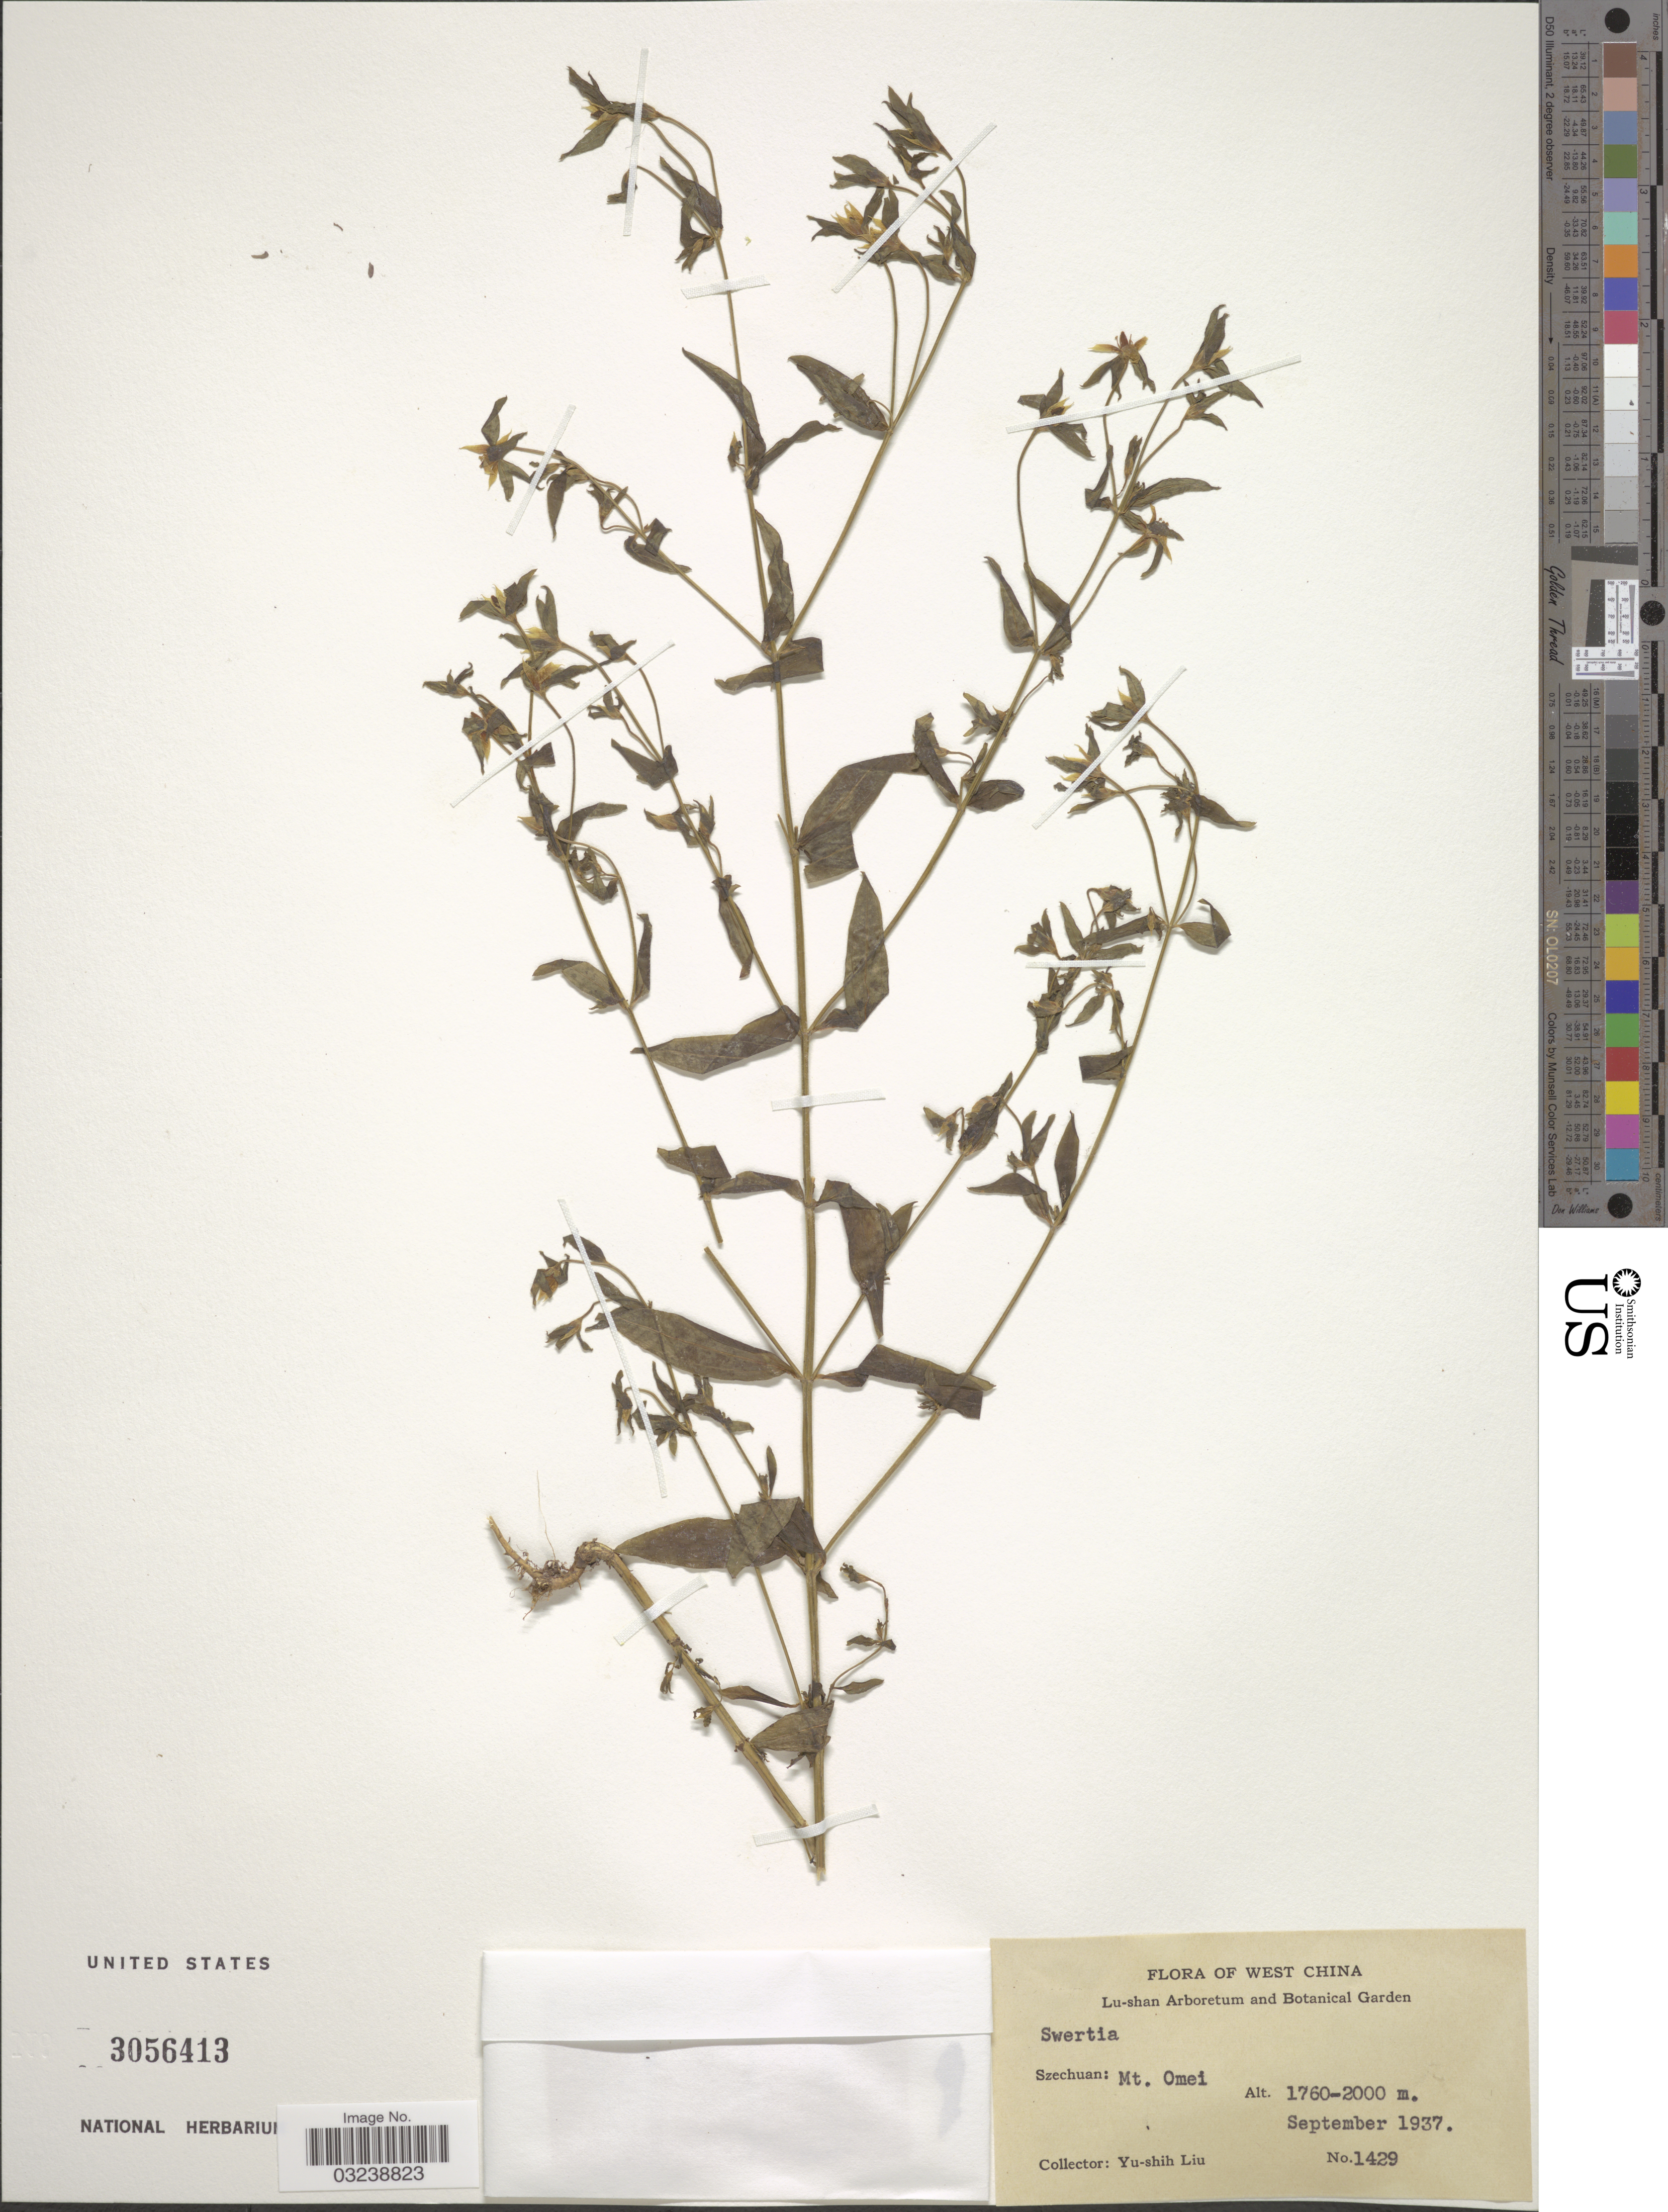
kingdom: Plantae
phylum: Tracheophyta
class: Magnoliopsida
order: Gentianales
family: Gentianaceae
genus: Swertia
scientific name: Swertia sp.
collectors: Y.-S. Liu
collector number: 1429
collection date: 1937-09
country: China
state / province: Sichuan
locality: West China. Szechuan: Mt. Omei.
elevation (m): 1760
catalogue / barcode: US 3056413